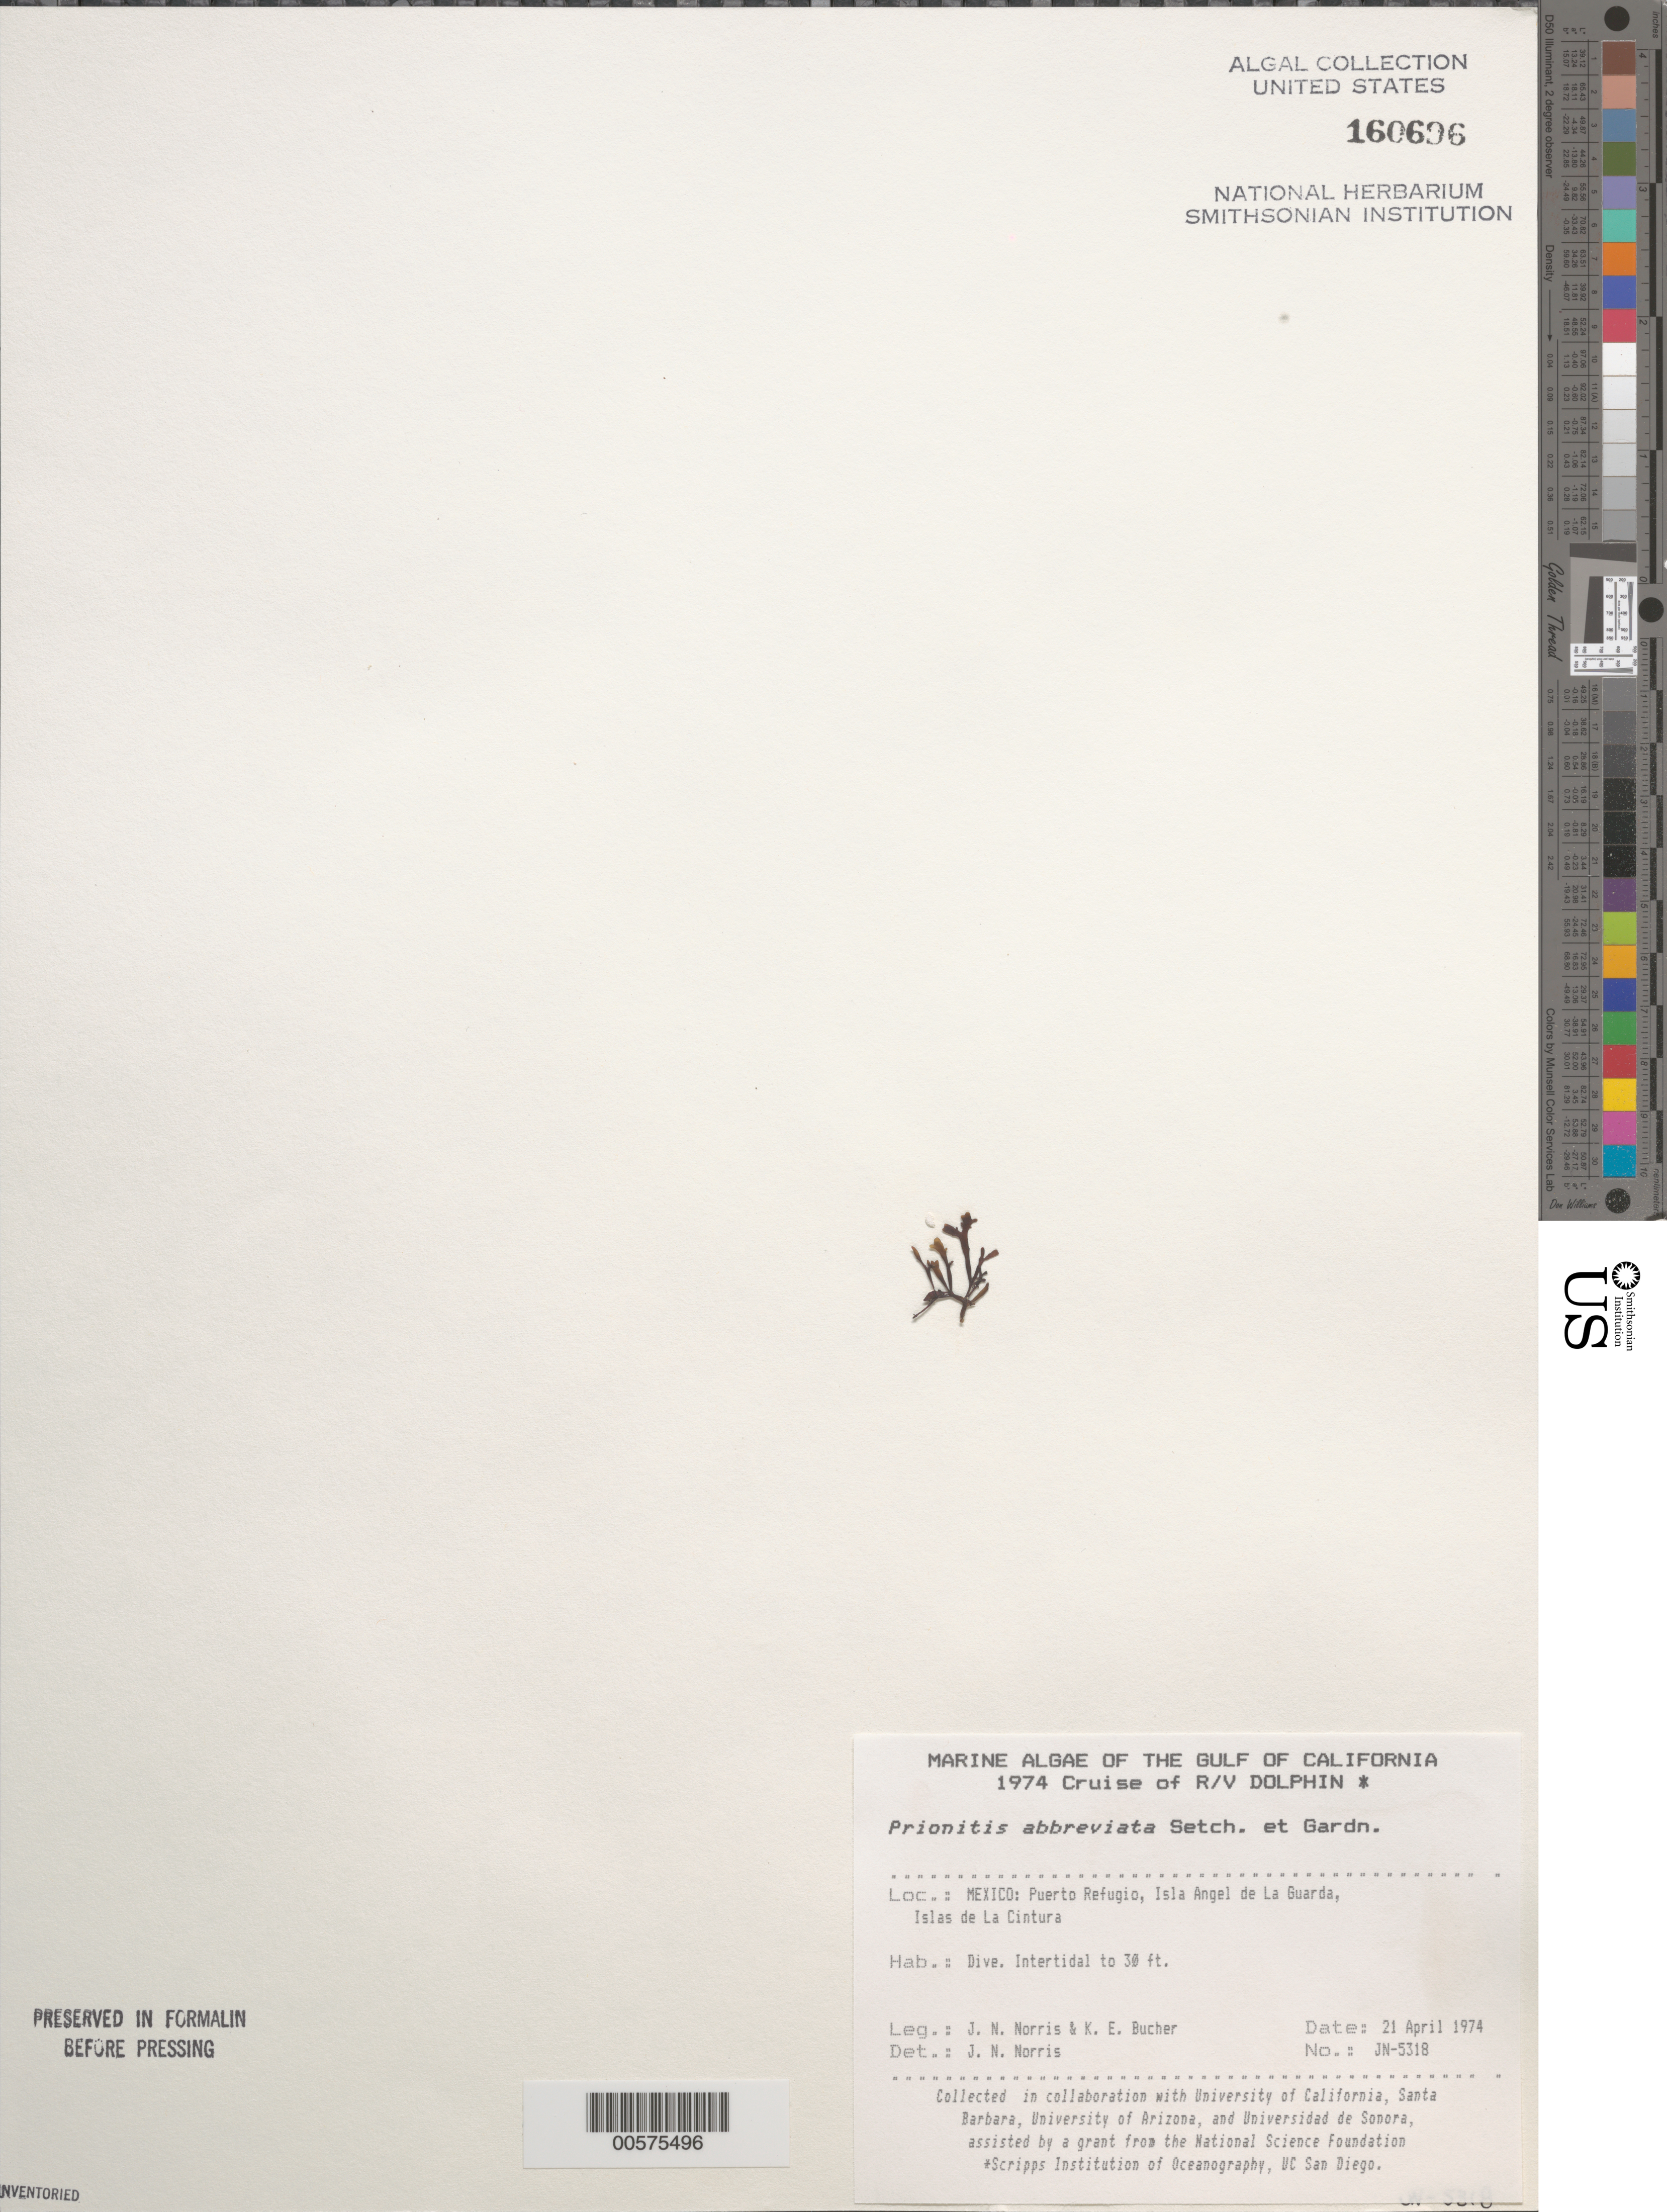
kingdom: Plantae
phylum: Rhodophyta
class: Florideophyceae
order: Cryptonemiales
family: Cryptonemiaceae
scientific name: Prionitis abbreviata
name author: Setchell & N.L. Gardner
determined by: Norris, James N.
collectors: J. N. Norris & K. E. Bucher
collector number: JN-5318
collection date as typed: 21 Apr 1974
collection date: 1974-04-21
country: Mexico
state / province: Baja California Norte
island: Isla Angel de la Guarda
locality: Puerto Refugio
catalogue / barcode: US 160696